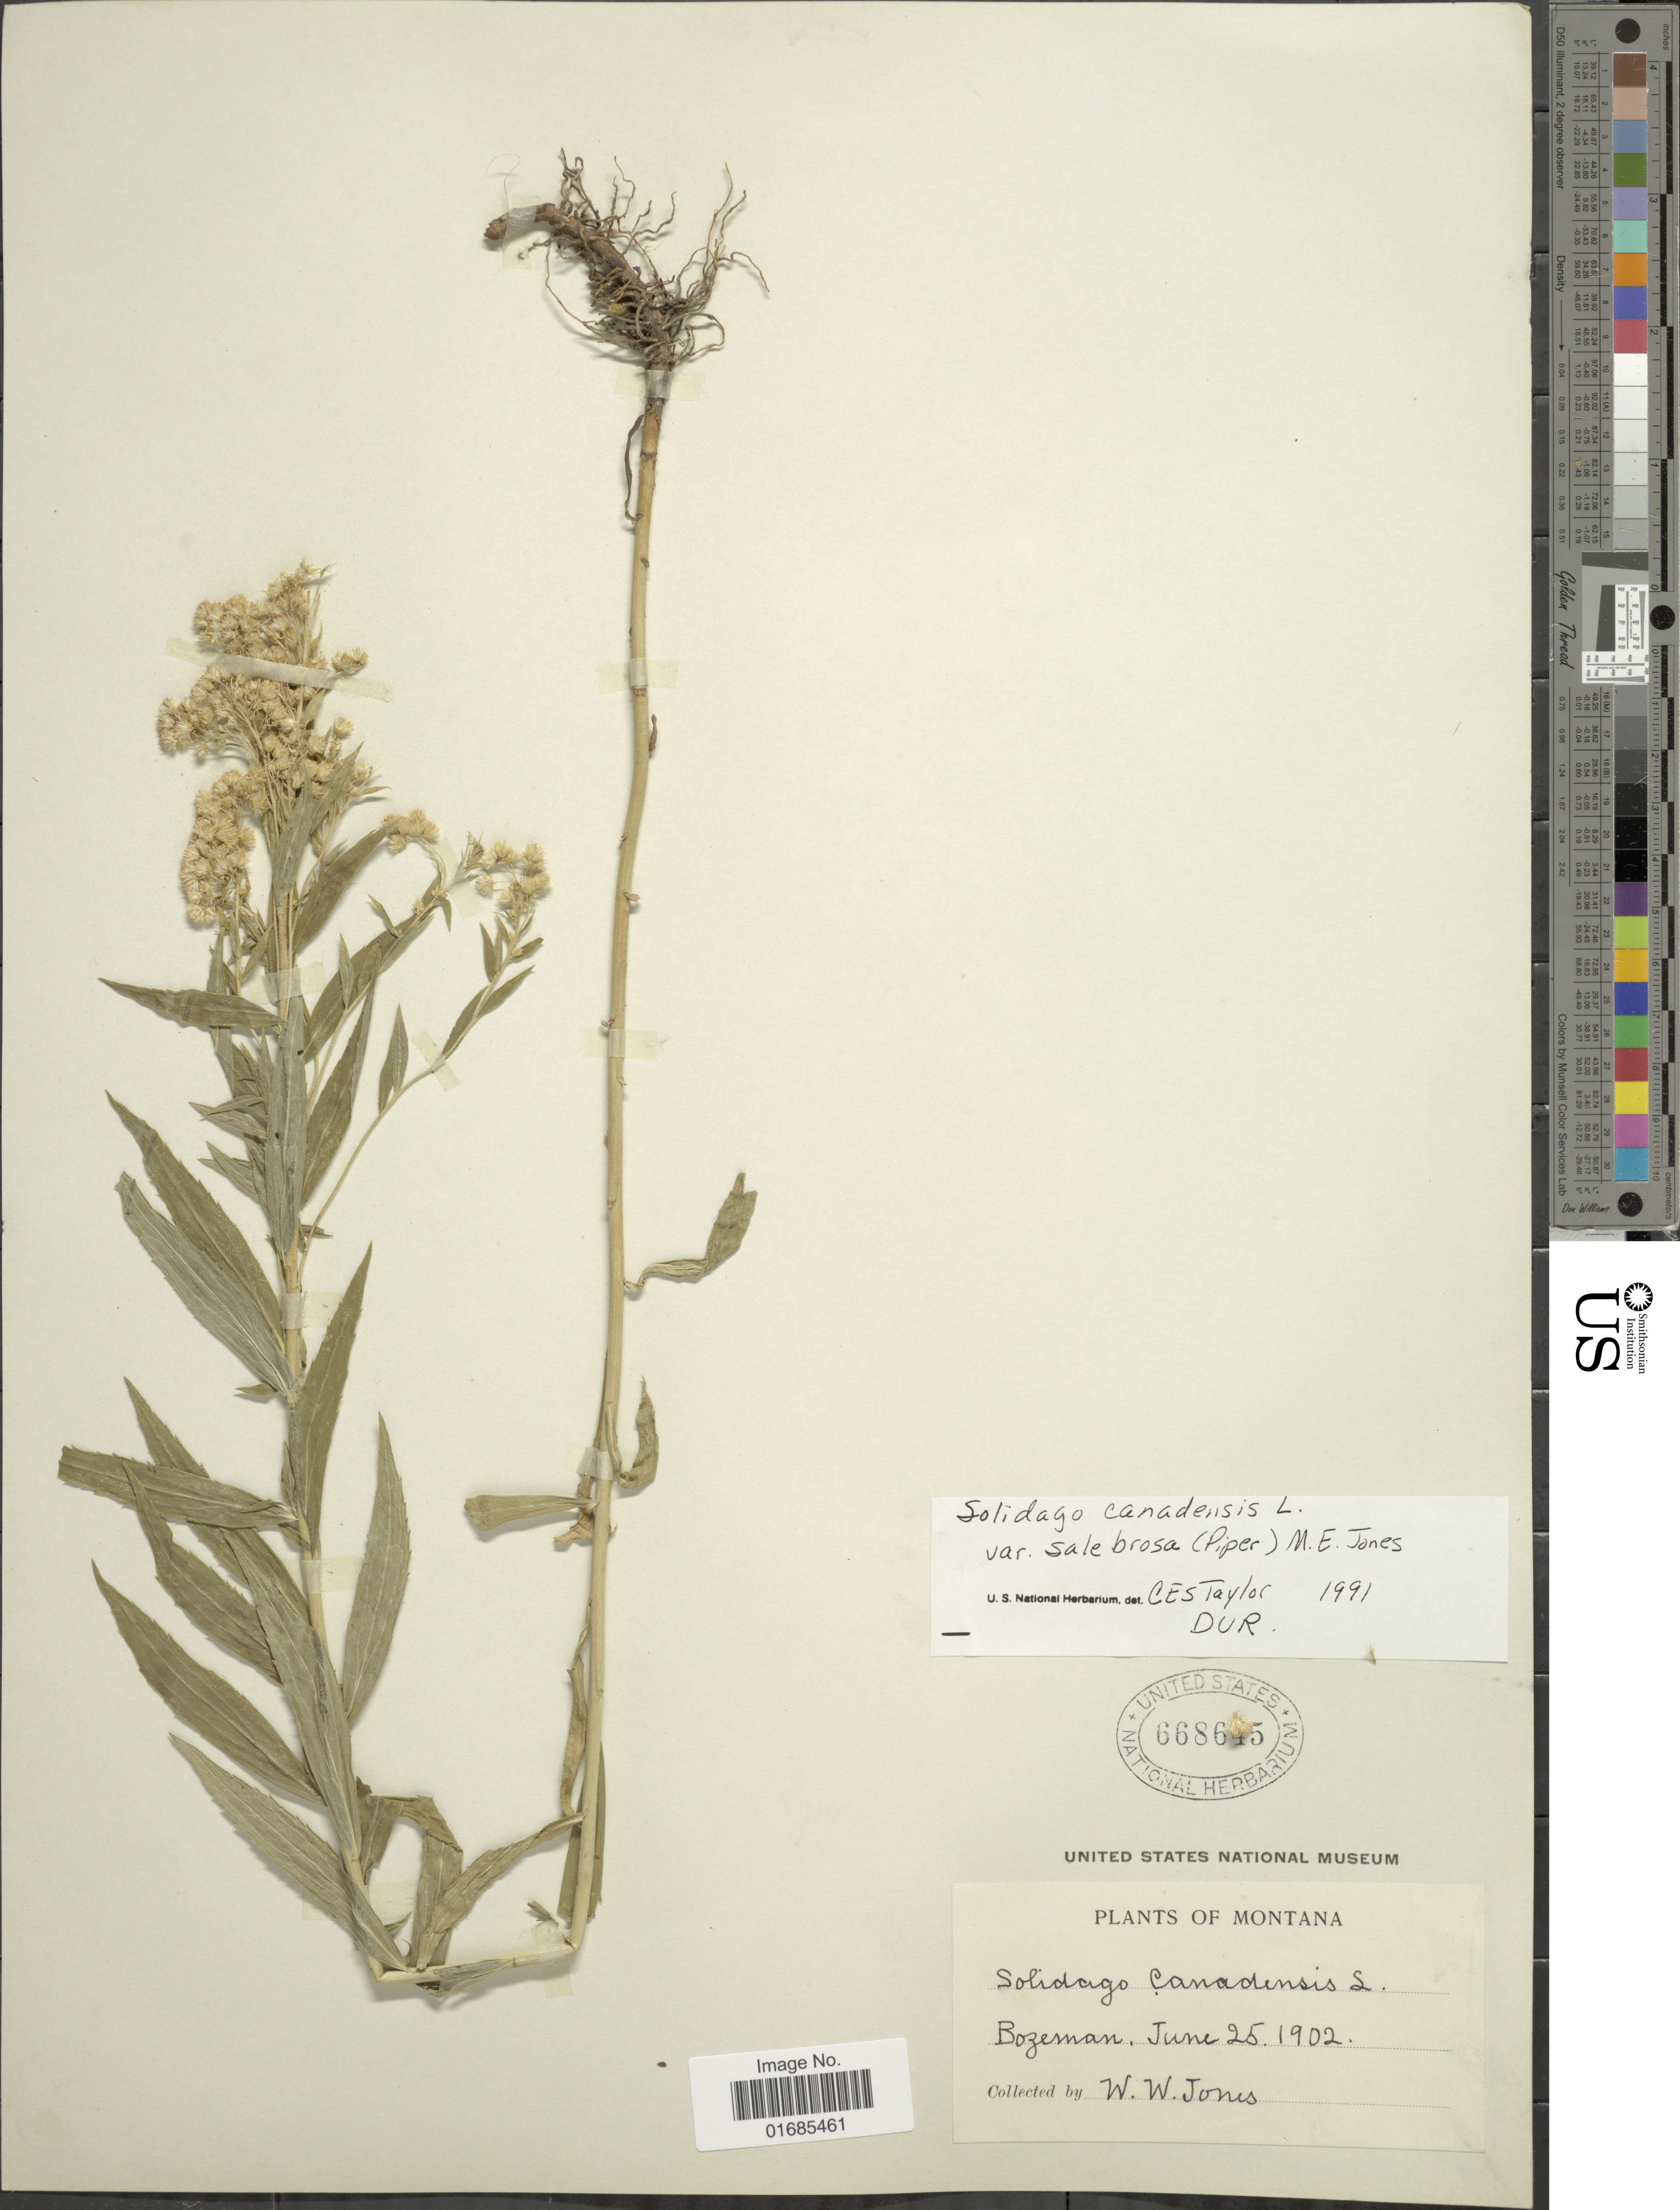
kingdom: Plantae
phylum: Tracheophyta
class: Magnoliopsida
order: Asterales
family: Asteraceae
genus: Solidago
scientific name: Solidago canadensis var. salebrosa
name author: (Piper) M.E. Jones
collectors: W. W. Jones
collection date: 1902-06-25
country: United States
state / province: Montana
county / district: Gallatin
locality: Bozeman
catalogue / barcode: US 668645